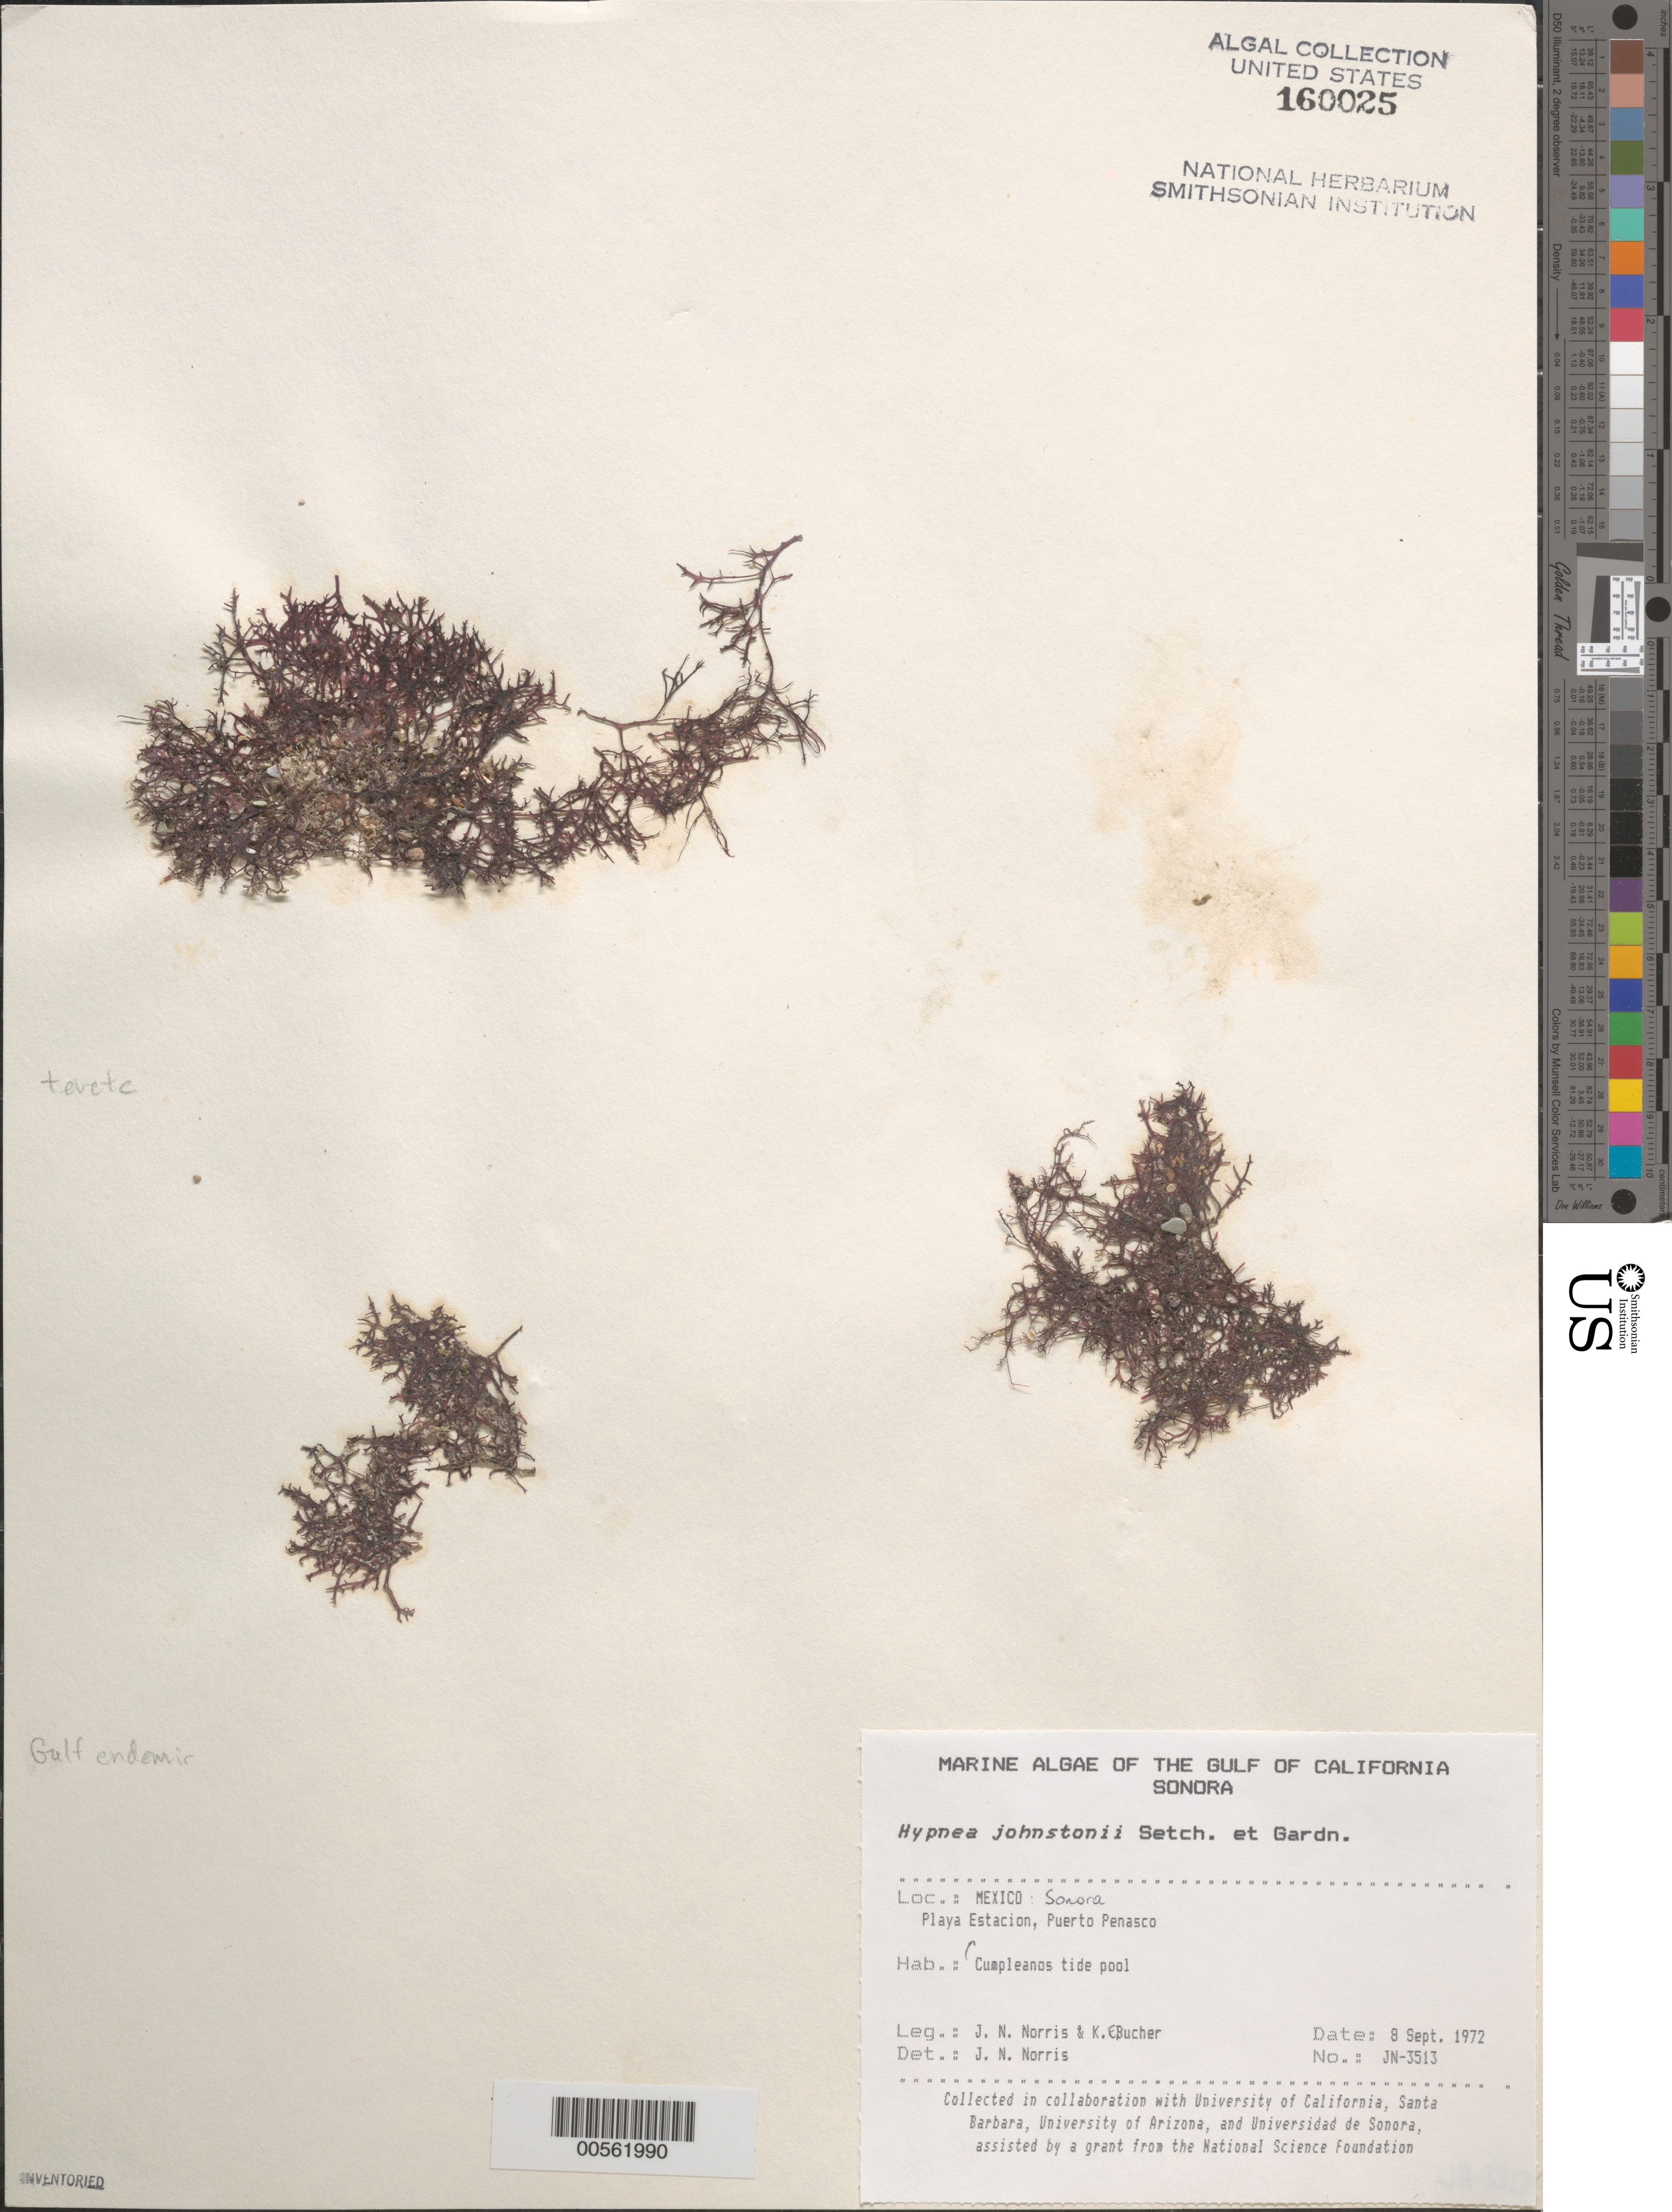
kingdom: Plantae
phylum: Rhodophyta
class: Florideophyceae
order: Gigartinales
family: Cystocloniaceae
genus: Hypnea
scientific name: Hypnea johnstonii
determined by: Norris, James N.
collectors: J. N. Norris & K. E. Bucher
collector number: JN-3513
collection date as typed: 08 Sep 1972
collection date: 1972-09-08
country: Mexico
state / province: Sonora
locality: Playa Estacion, Puerto Penasco, Cumpleanos tide pool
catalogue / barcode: US 160025